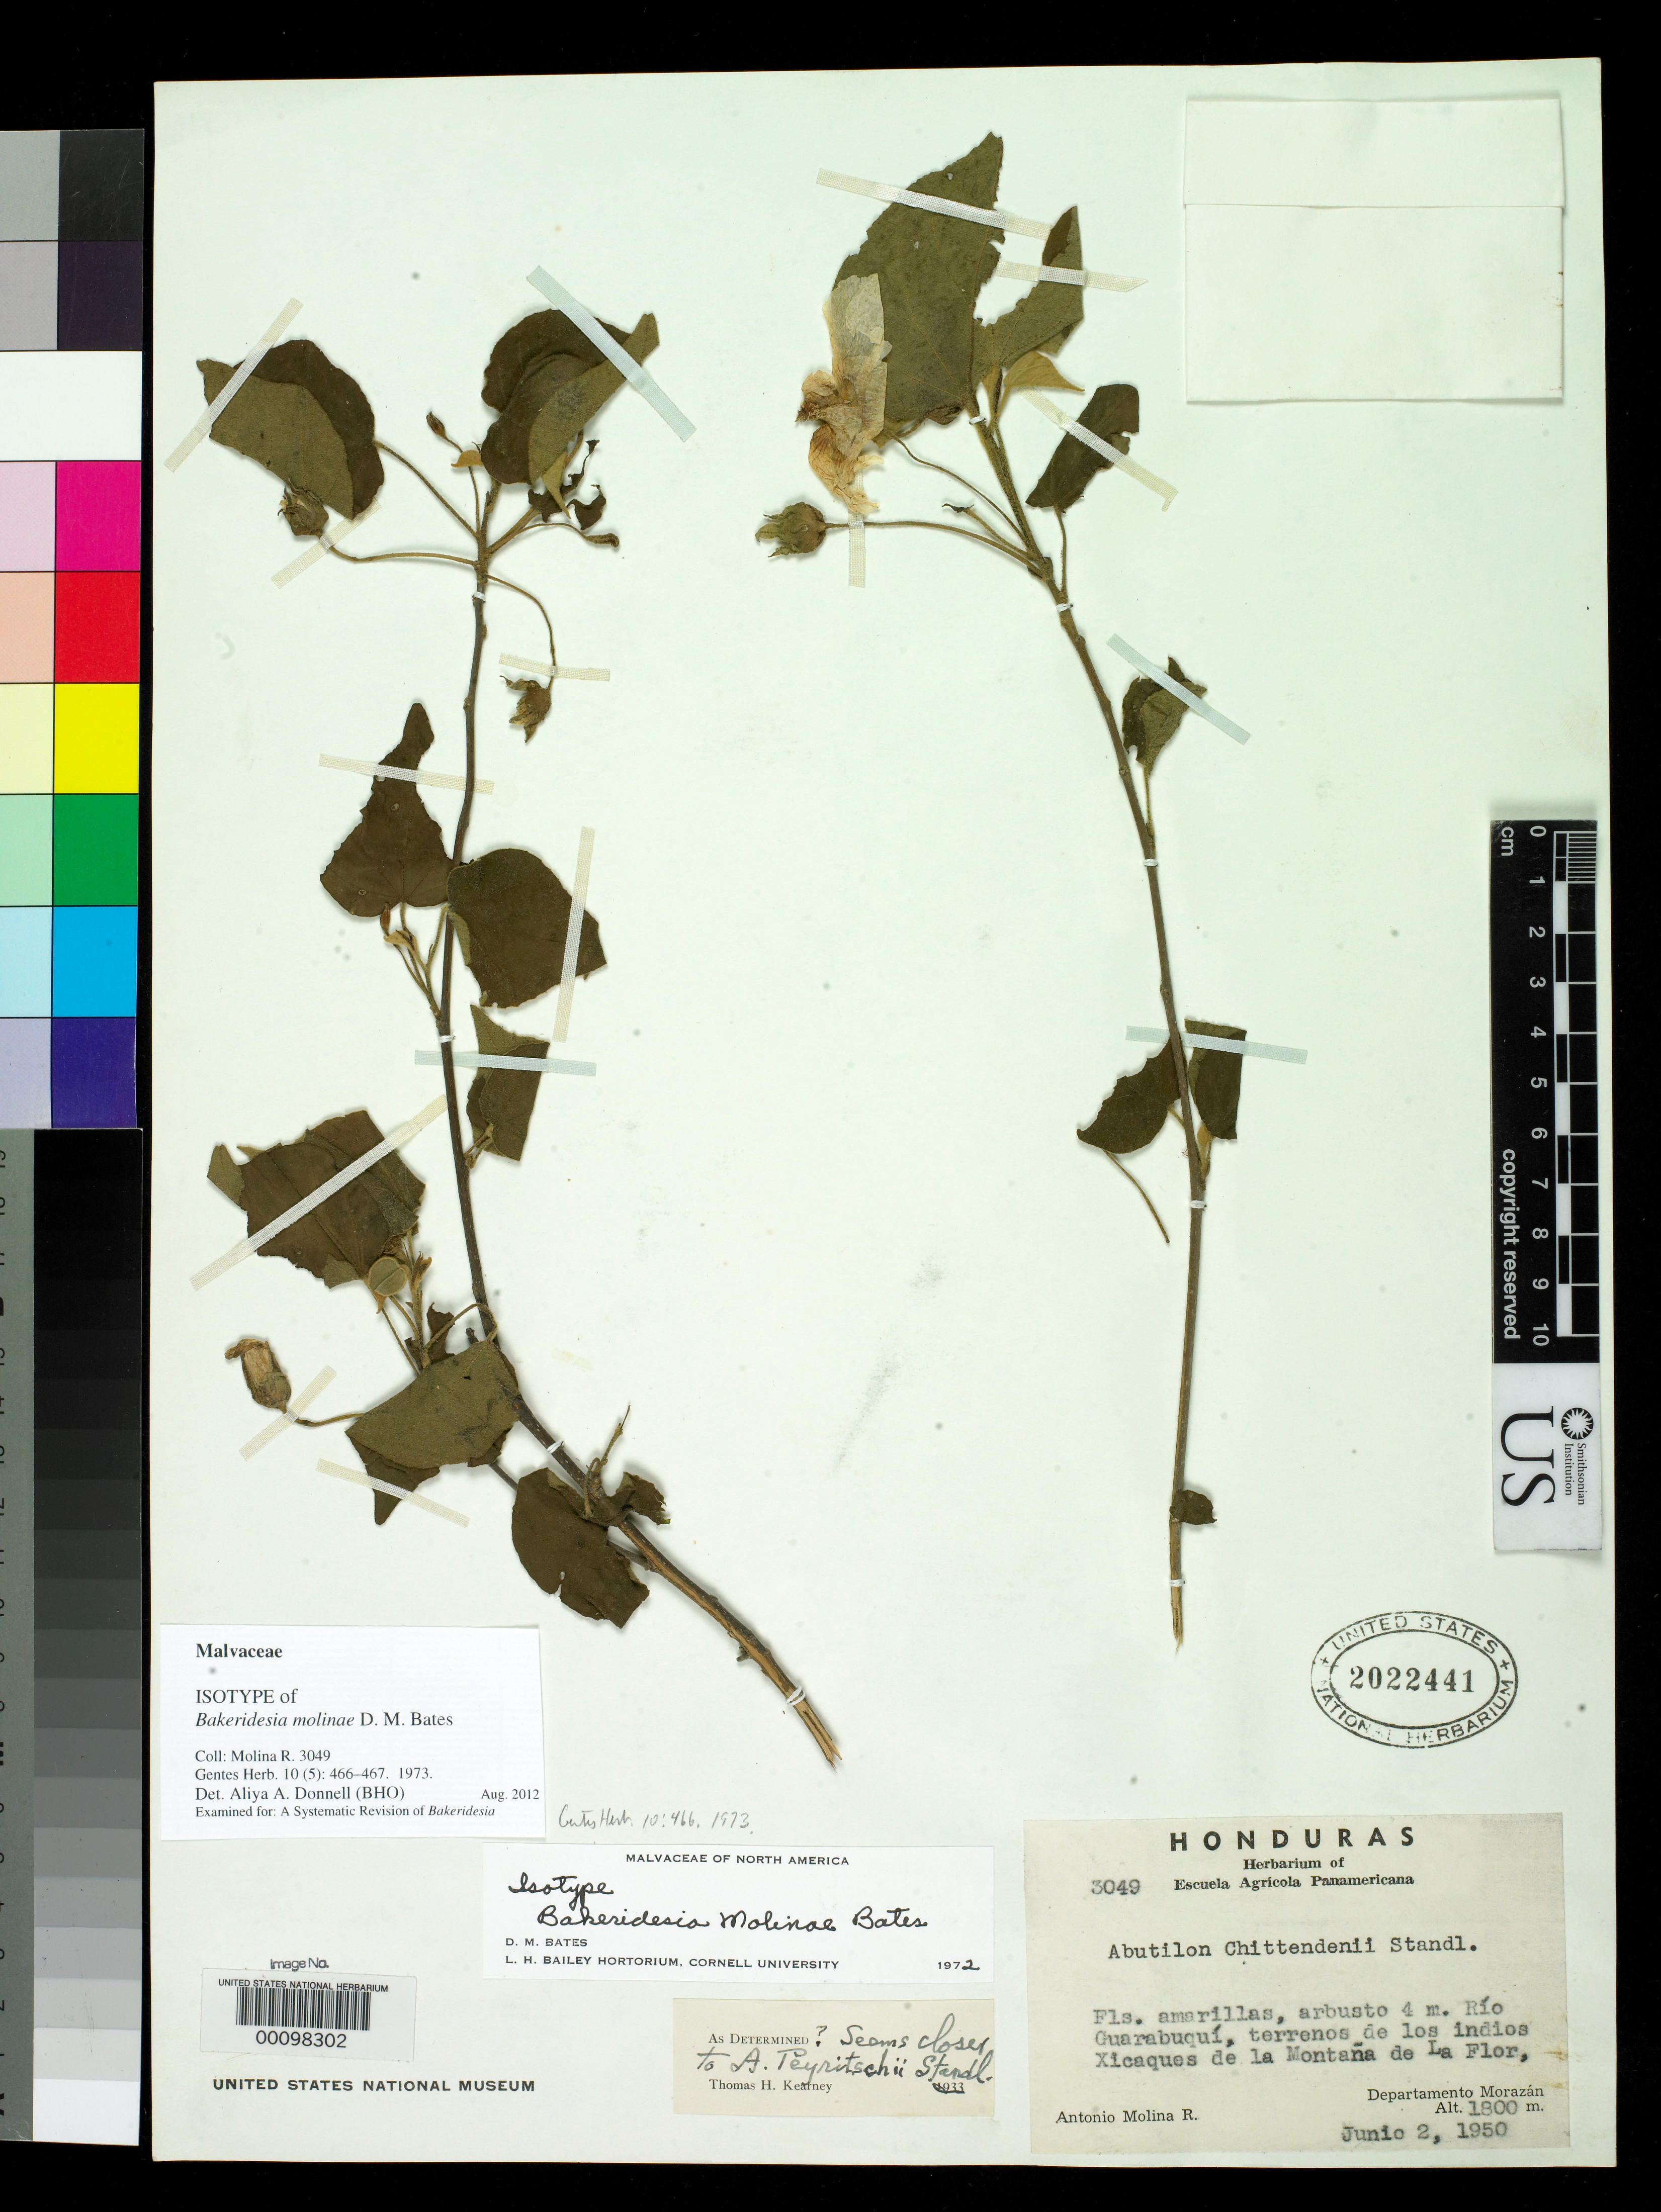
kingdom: Plantae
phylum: Tracheophyta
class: Magnoliopsida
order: Malvales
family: Malvaceae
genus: Bakeridesia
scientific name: Bakeridesia molinae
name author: D.M. Bates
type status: Isotype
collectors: A. Molina R.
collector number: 3049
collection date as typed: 02 Jun 1950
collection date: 1950-06-02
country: Honduras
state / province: Fco. Morazán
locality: Rio Guarabuqui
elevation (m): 1800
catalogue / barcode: US 2022441